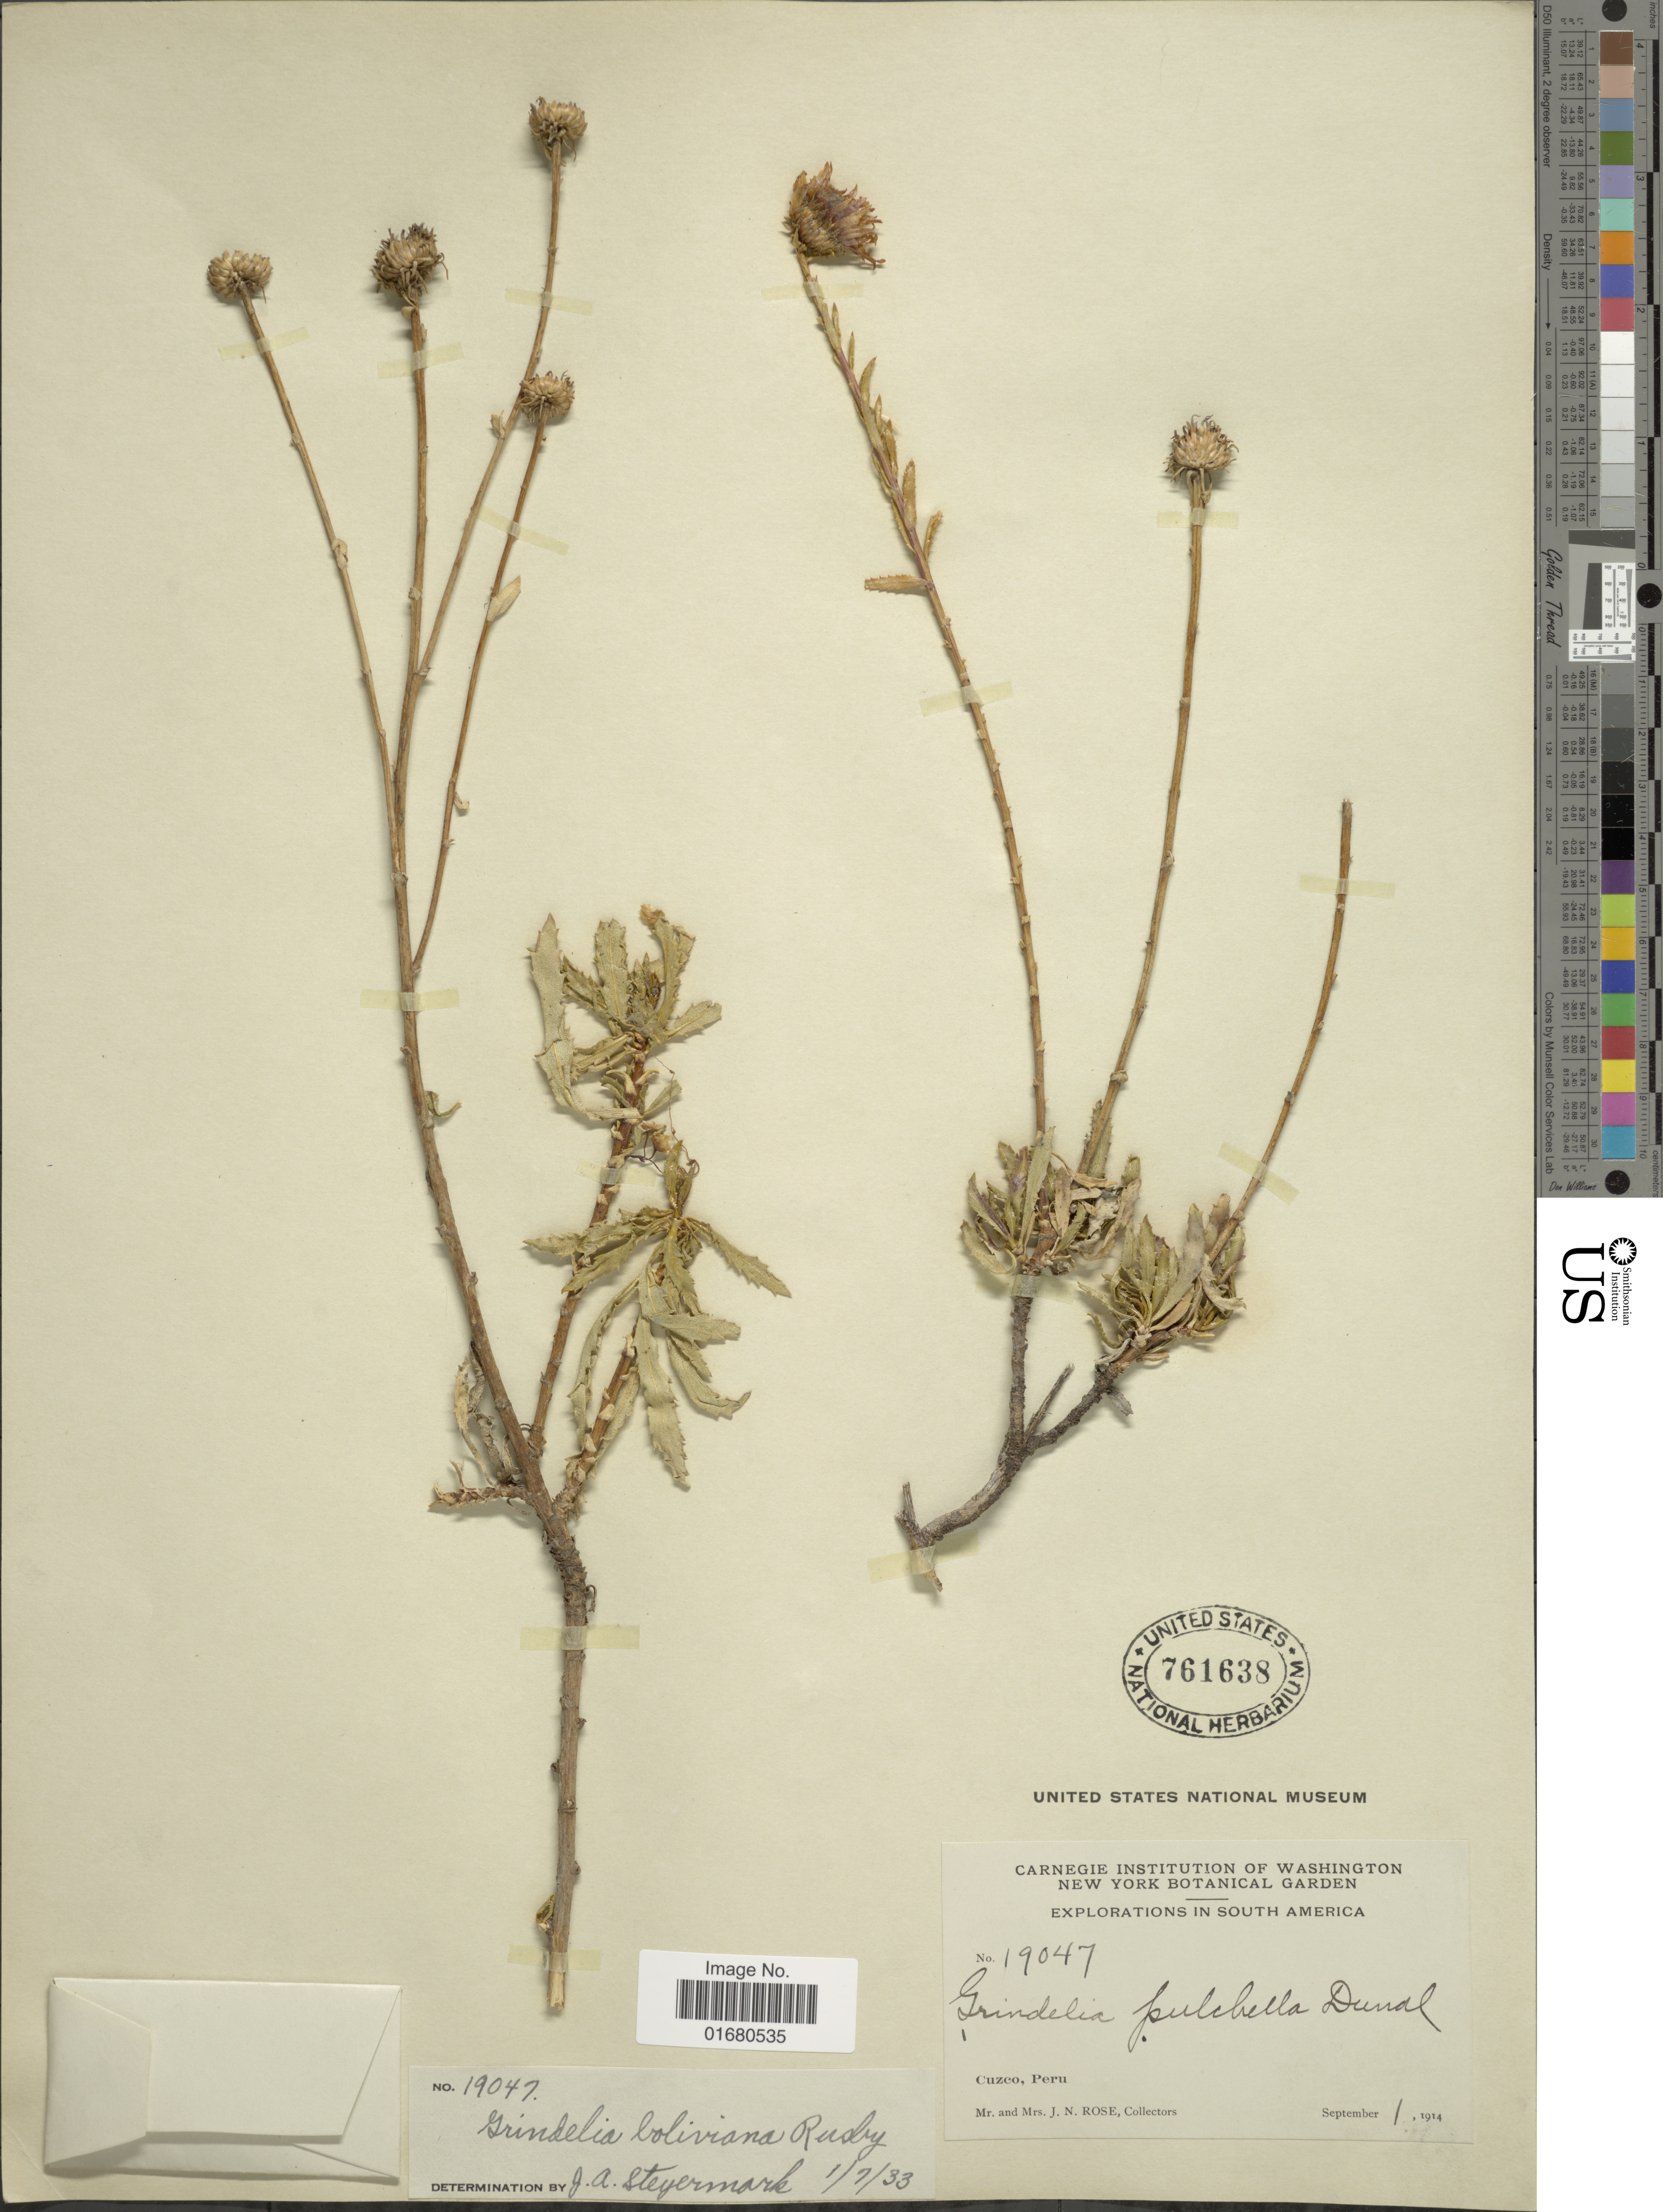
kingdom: Plantae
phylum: Tracheophyta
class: Magnoliopsida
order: Asterales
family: Asteraceae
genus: Grindelia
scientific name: Grindelia boliviana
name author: Rusby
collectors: J. N. Rose & L. B. Rose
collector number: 19047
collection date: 1914-09-01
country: Peru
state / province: Cusco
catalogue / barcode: US 761638